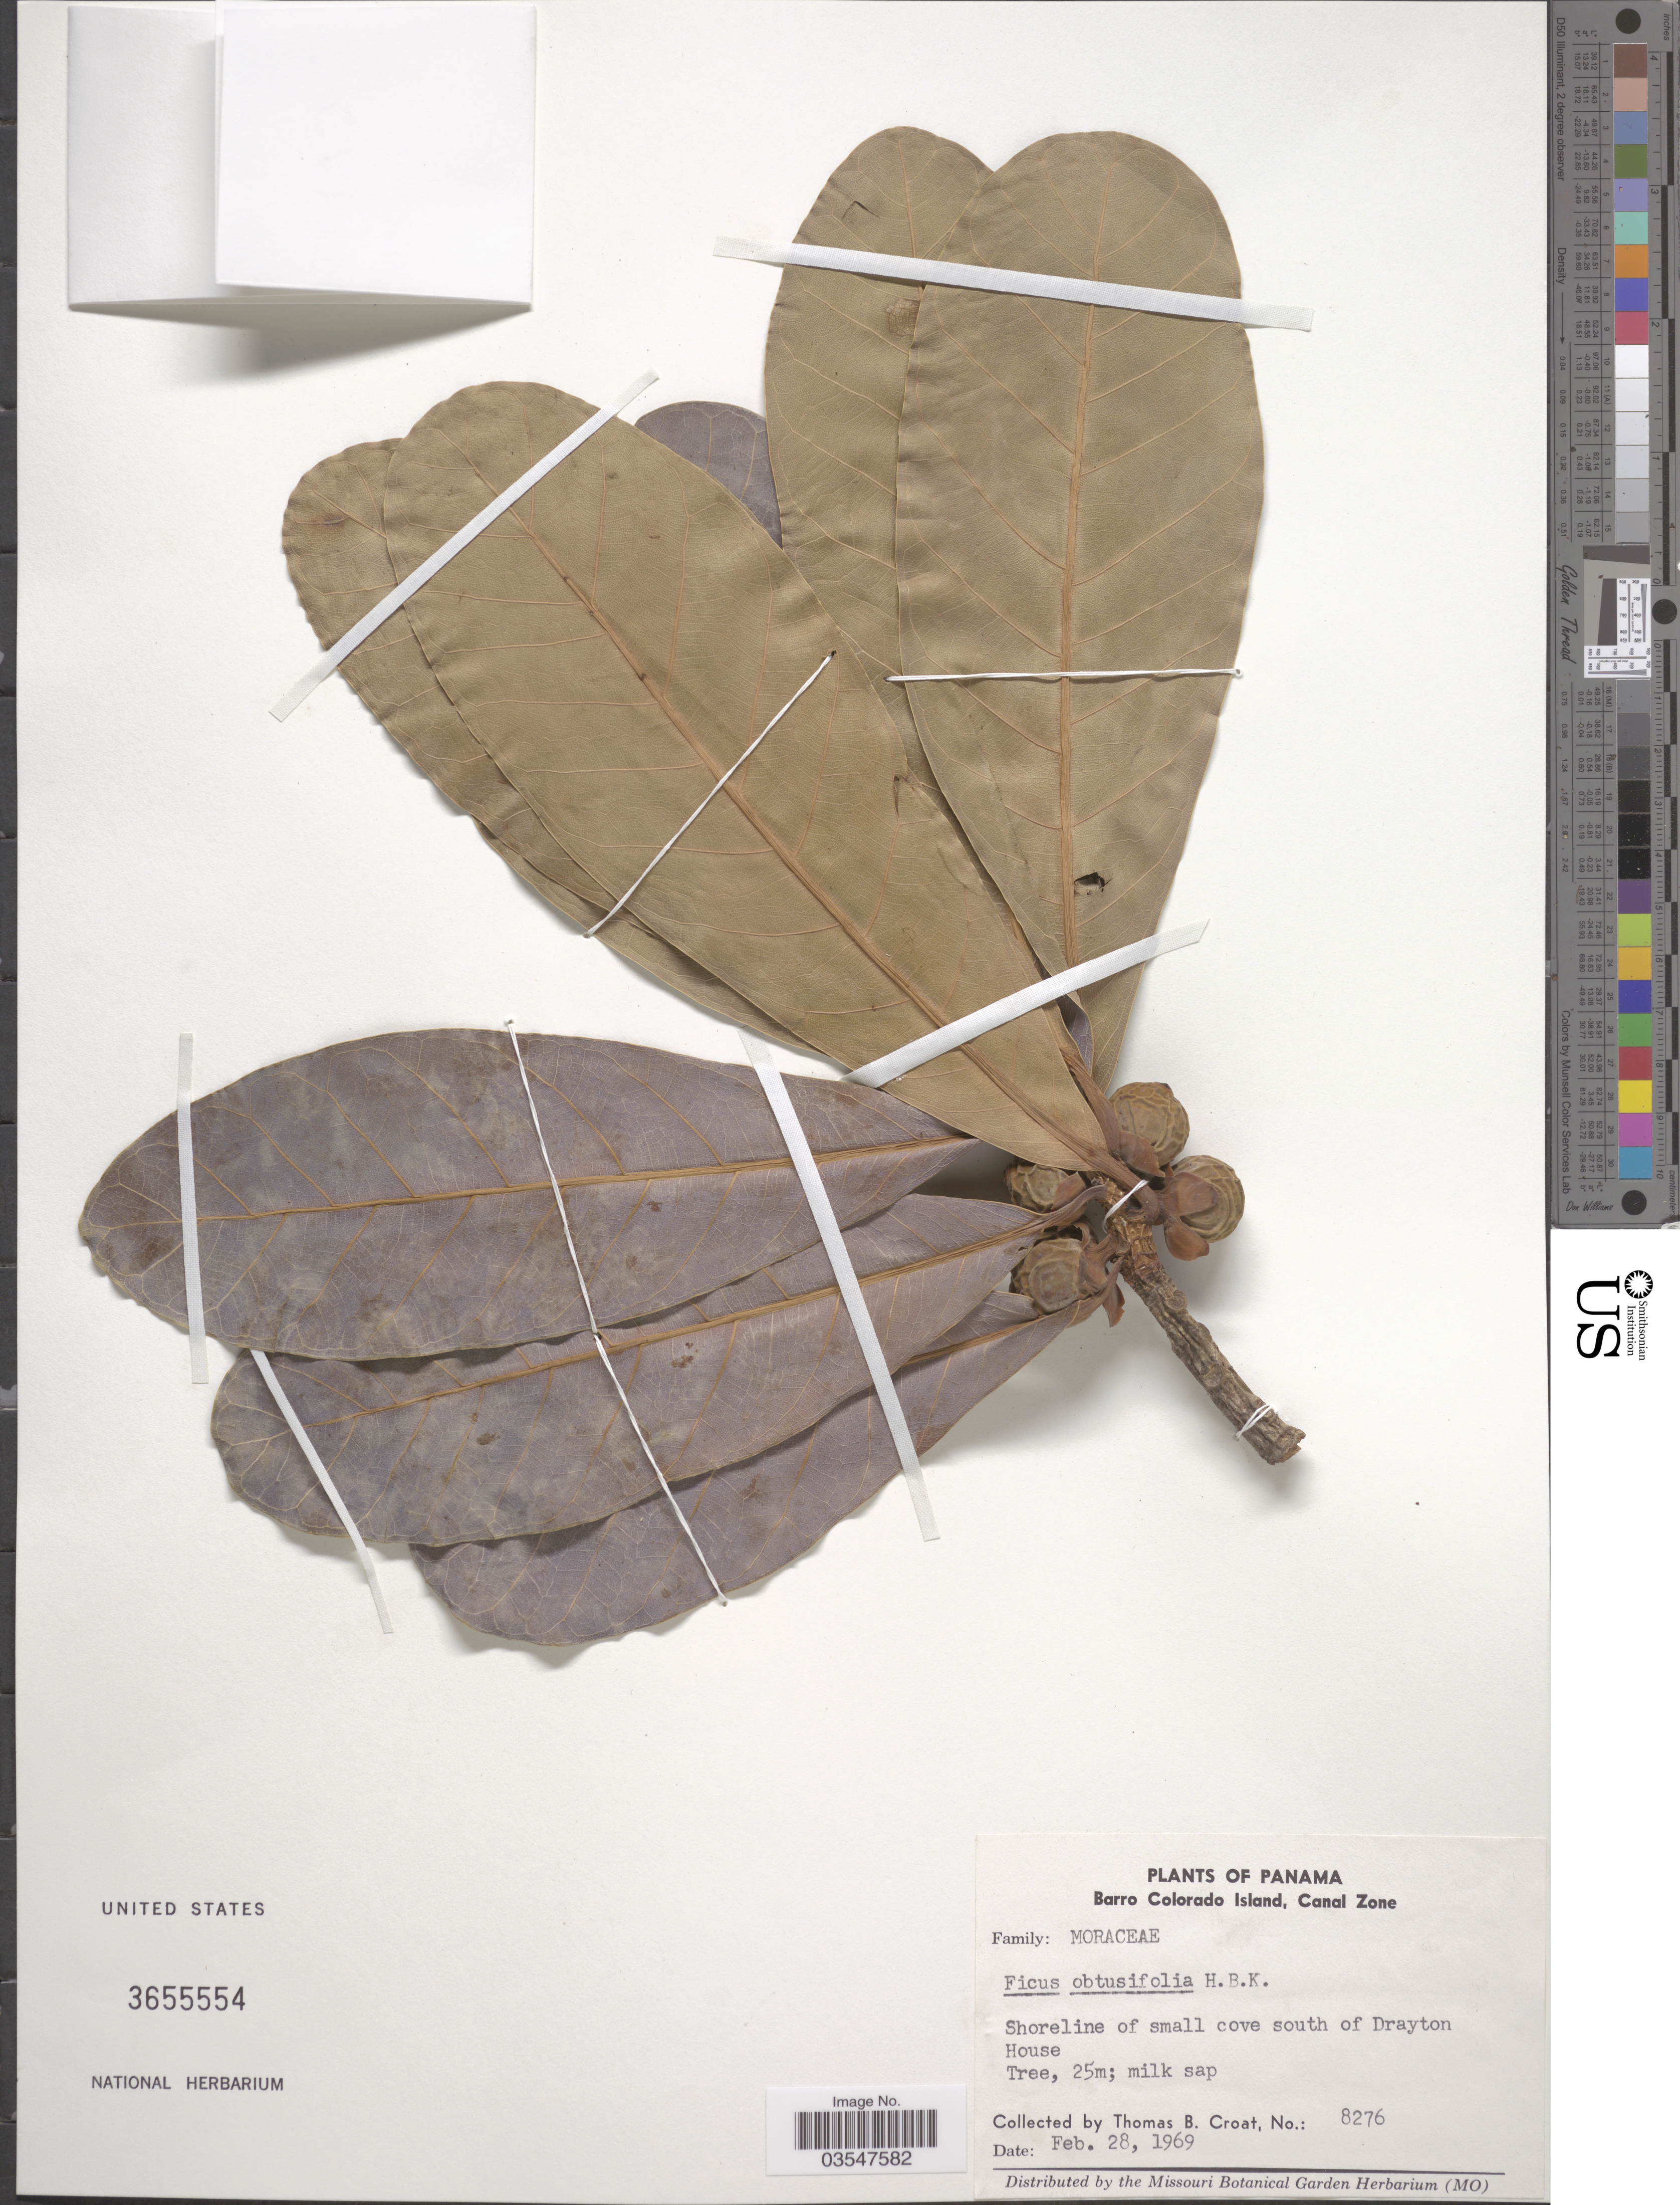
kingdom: Plantae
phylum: Tracheophyta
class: Magnoliopsida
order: Rosales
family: Moraceae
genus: Ficus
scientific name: Ficus obtusifolia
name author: Kunth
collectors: T. B. Croat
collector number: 8276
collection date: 1969-02-28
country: Panama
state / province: Colón / Panamá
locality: Barro Colorado Island, Canal Zone. Shoreline of small cove south of Drayton House.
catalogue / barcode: US 3655554